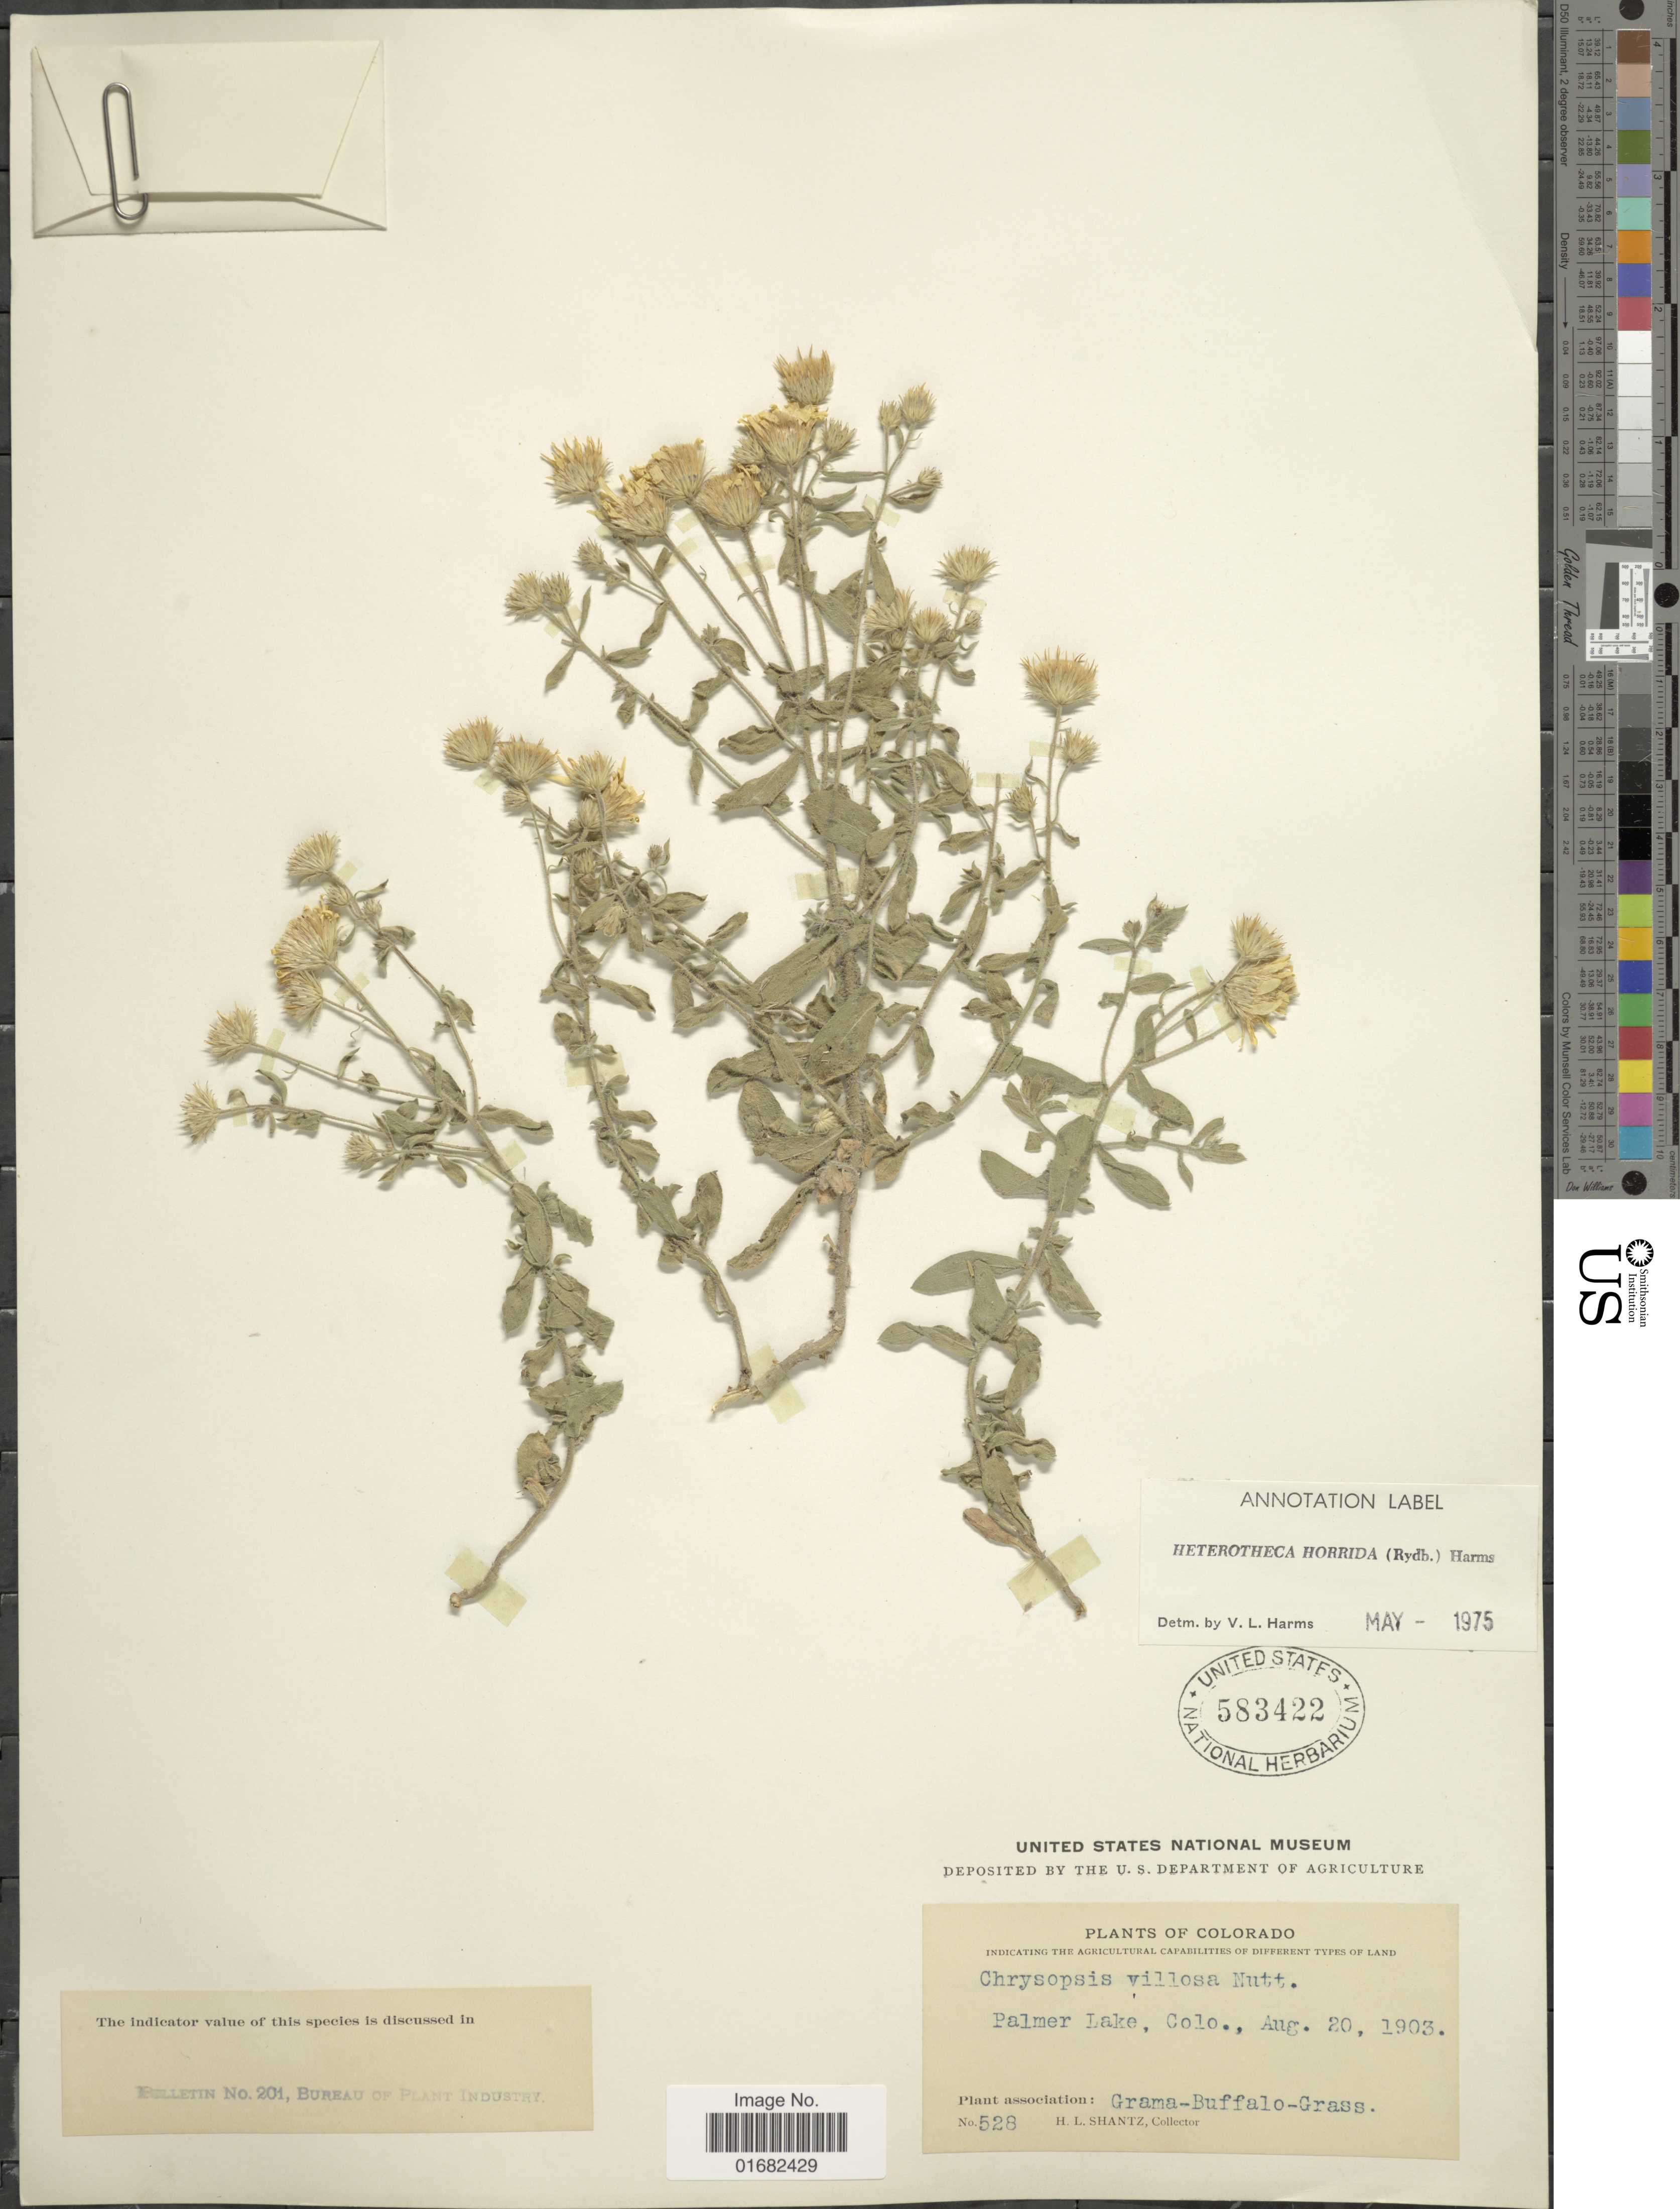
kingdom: Plantae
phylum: Tracheophyta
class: Magnoliopsida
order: Asterales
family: Asteraceae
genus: Heterotheca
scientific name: Heterotheca horrida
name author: (Rydb.) V.L. Harms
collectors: H. Shantz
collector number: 528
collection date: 1903-08-20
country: United States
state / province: Colorado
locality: Palmer Lake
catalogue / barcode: US 583422